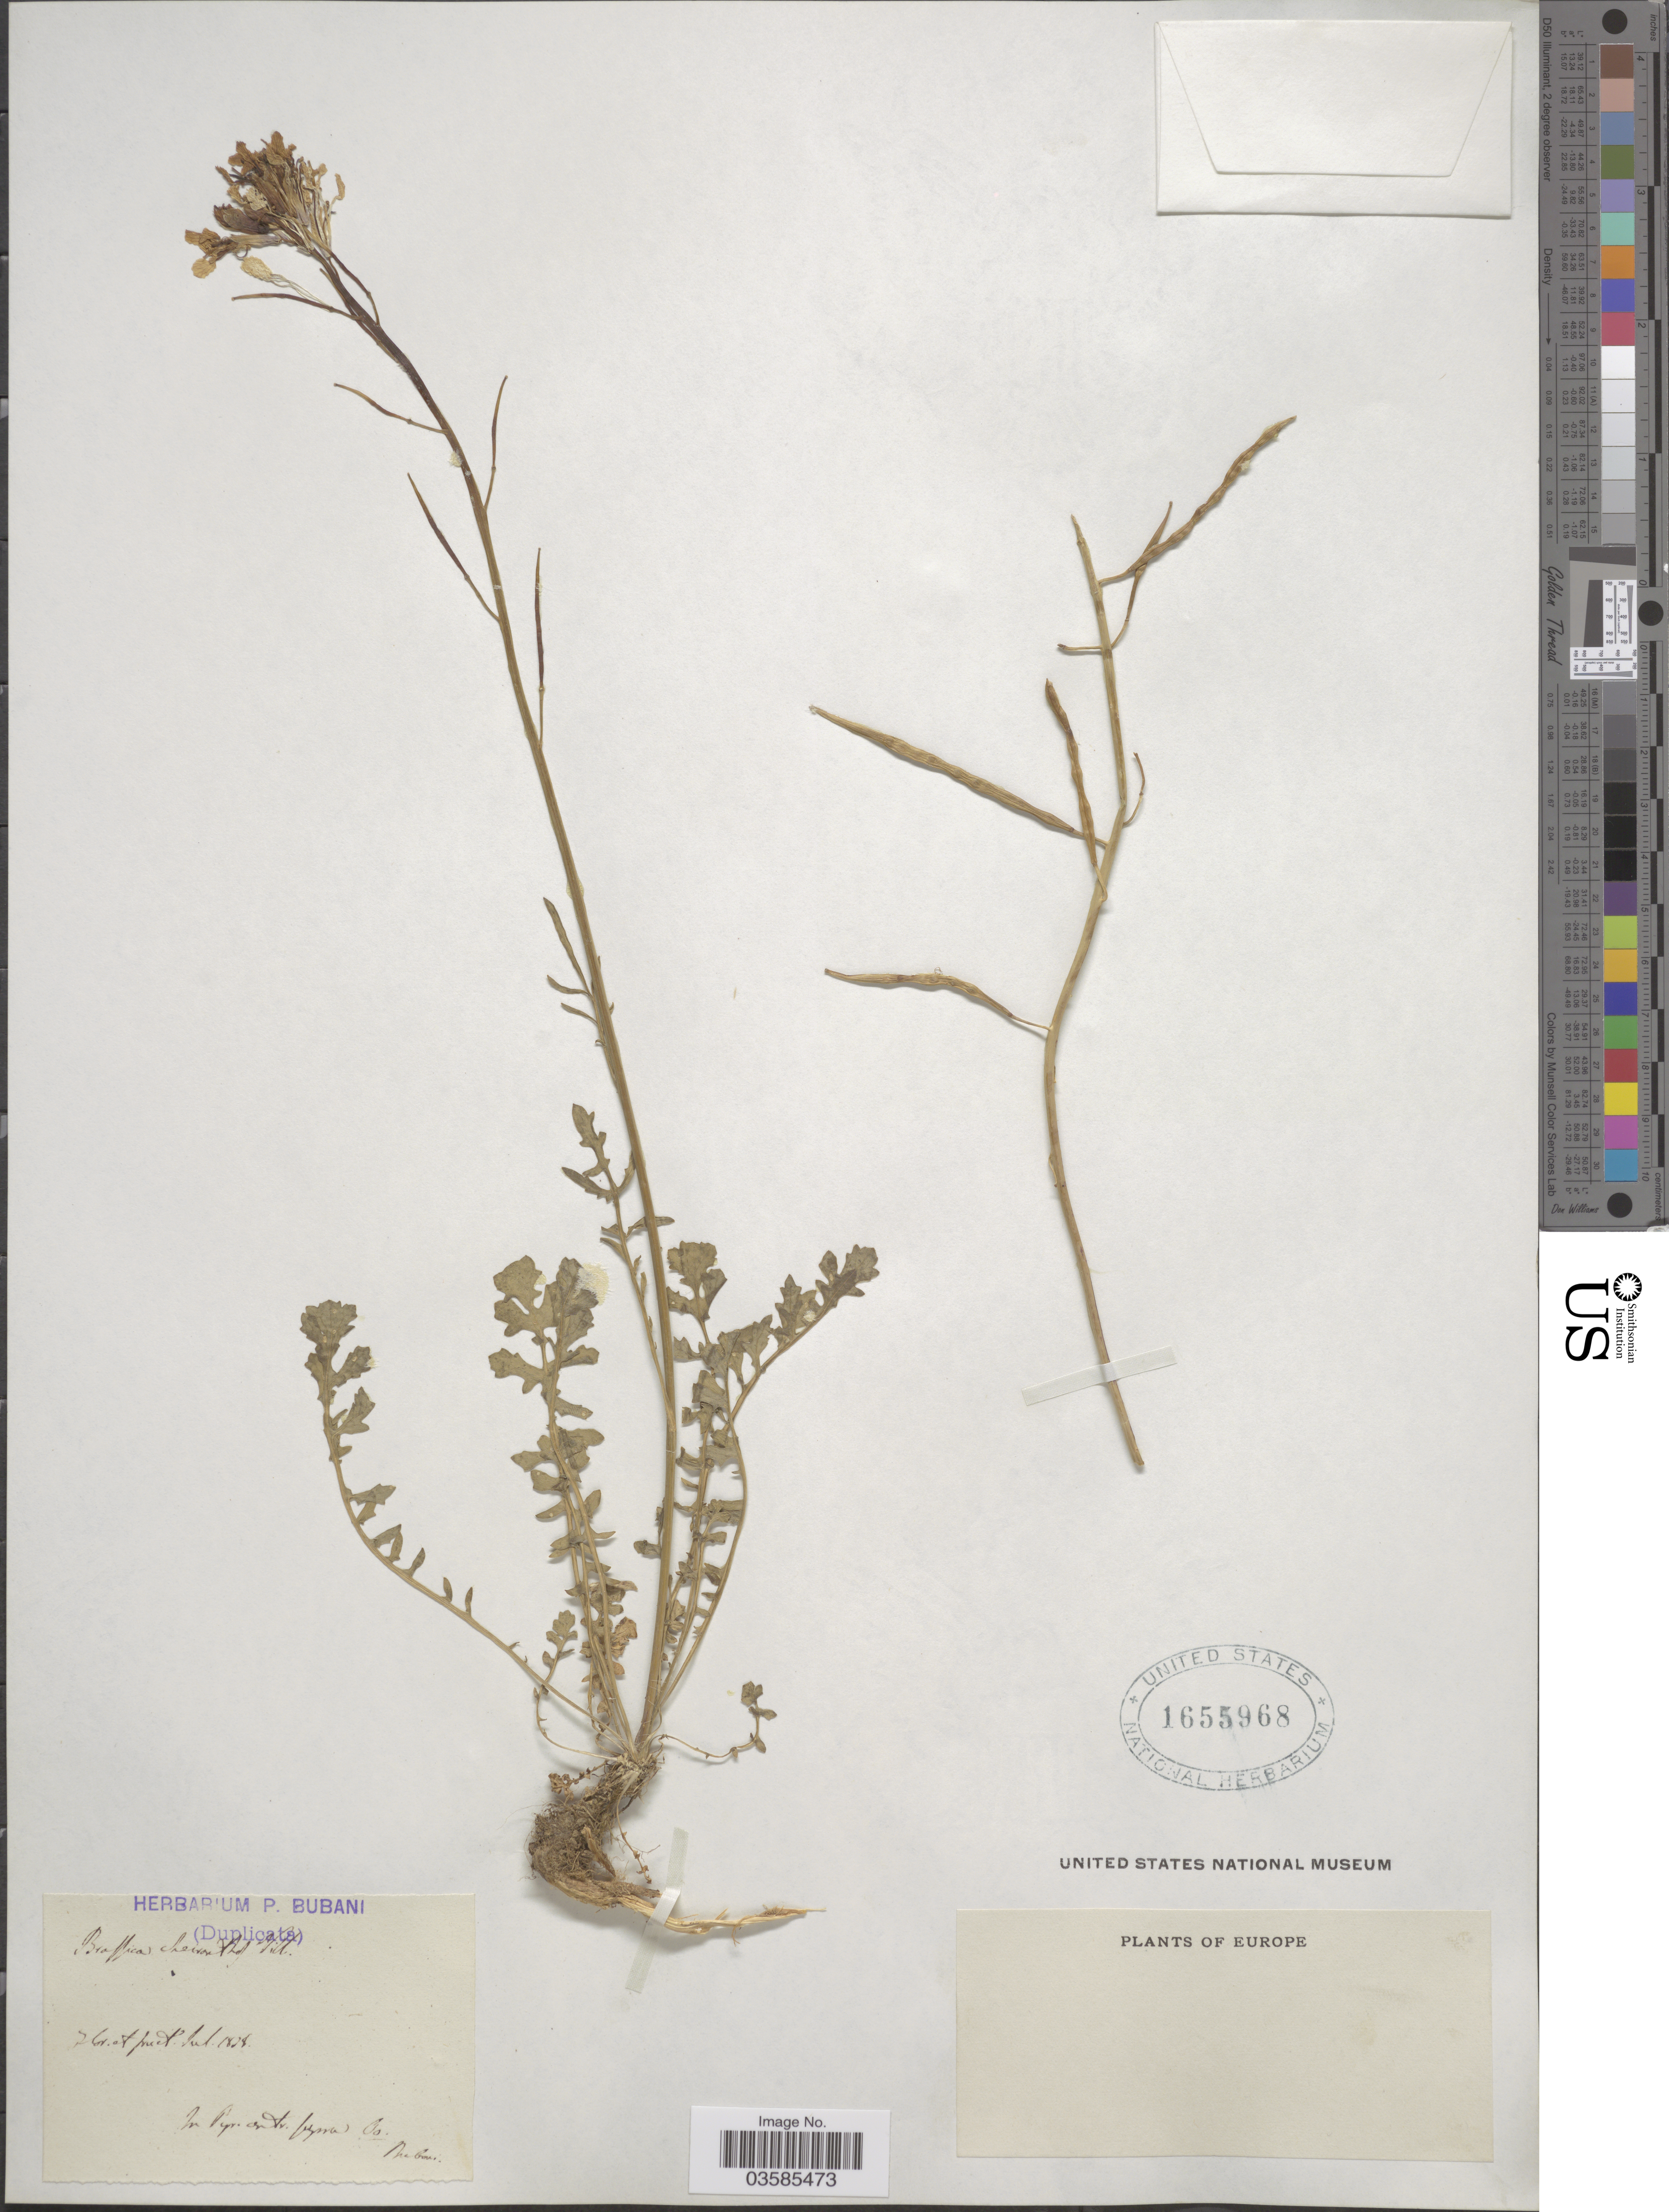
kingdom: Plantae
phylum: Tracheophyta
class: Magnoliopsida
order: Brassicales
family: Brassicaceae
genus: Brassica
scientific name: Brassica cheiranthos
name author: Vill.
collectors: P. Bubani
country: France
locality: Europe. In Pyr. centr. Fyma Oo. [interpreted]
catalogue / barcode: US 1655968